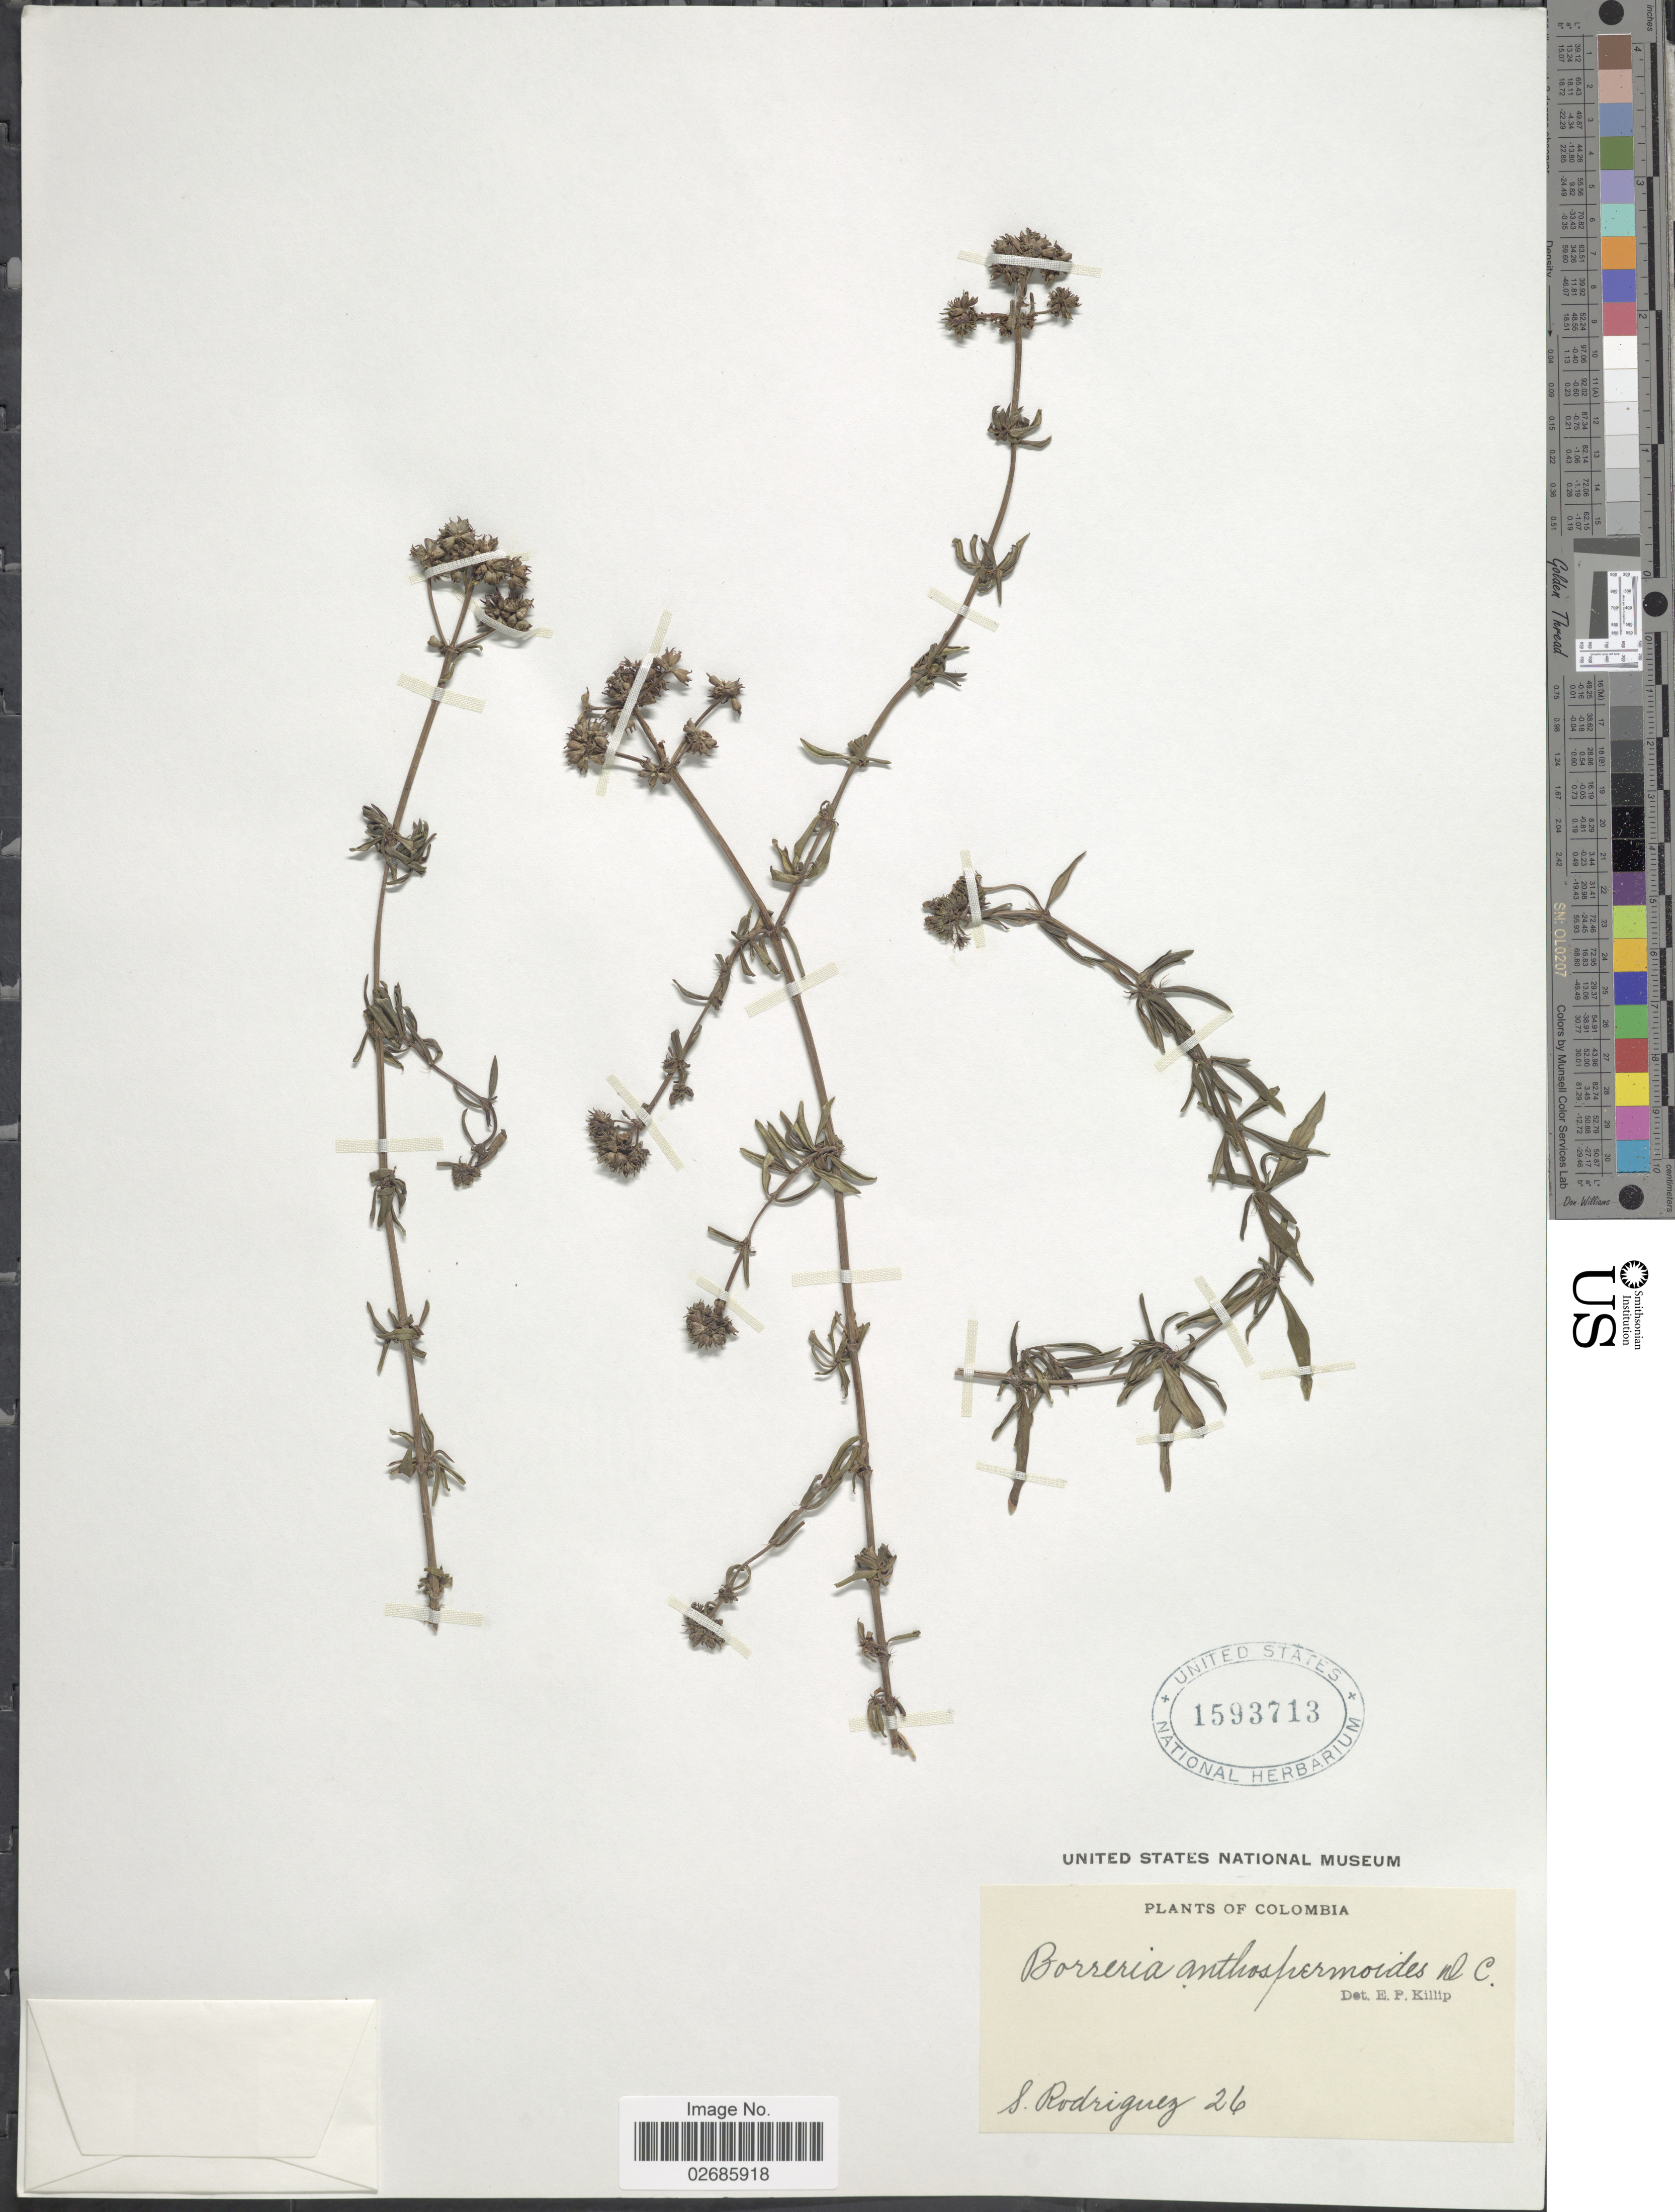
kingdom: Plantae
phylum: Tracheophyta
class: Magnoliopsida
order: Gentianales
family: Rubiaceae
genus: Borreria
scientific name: Borreria anthospermoides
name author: DC.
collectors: S. Rodriguez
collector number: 26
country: Colombia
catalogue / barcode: US 1593713